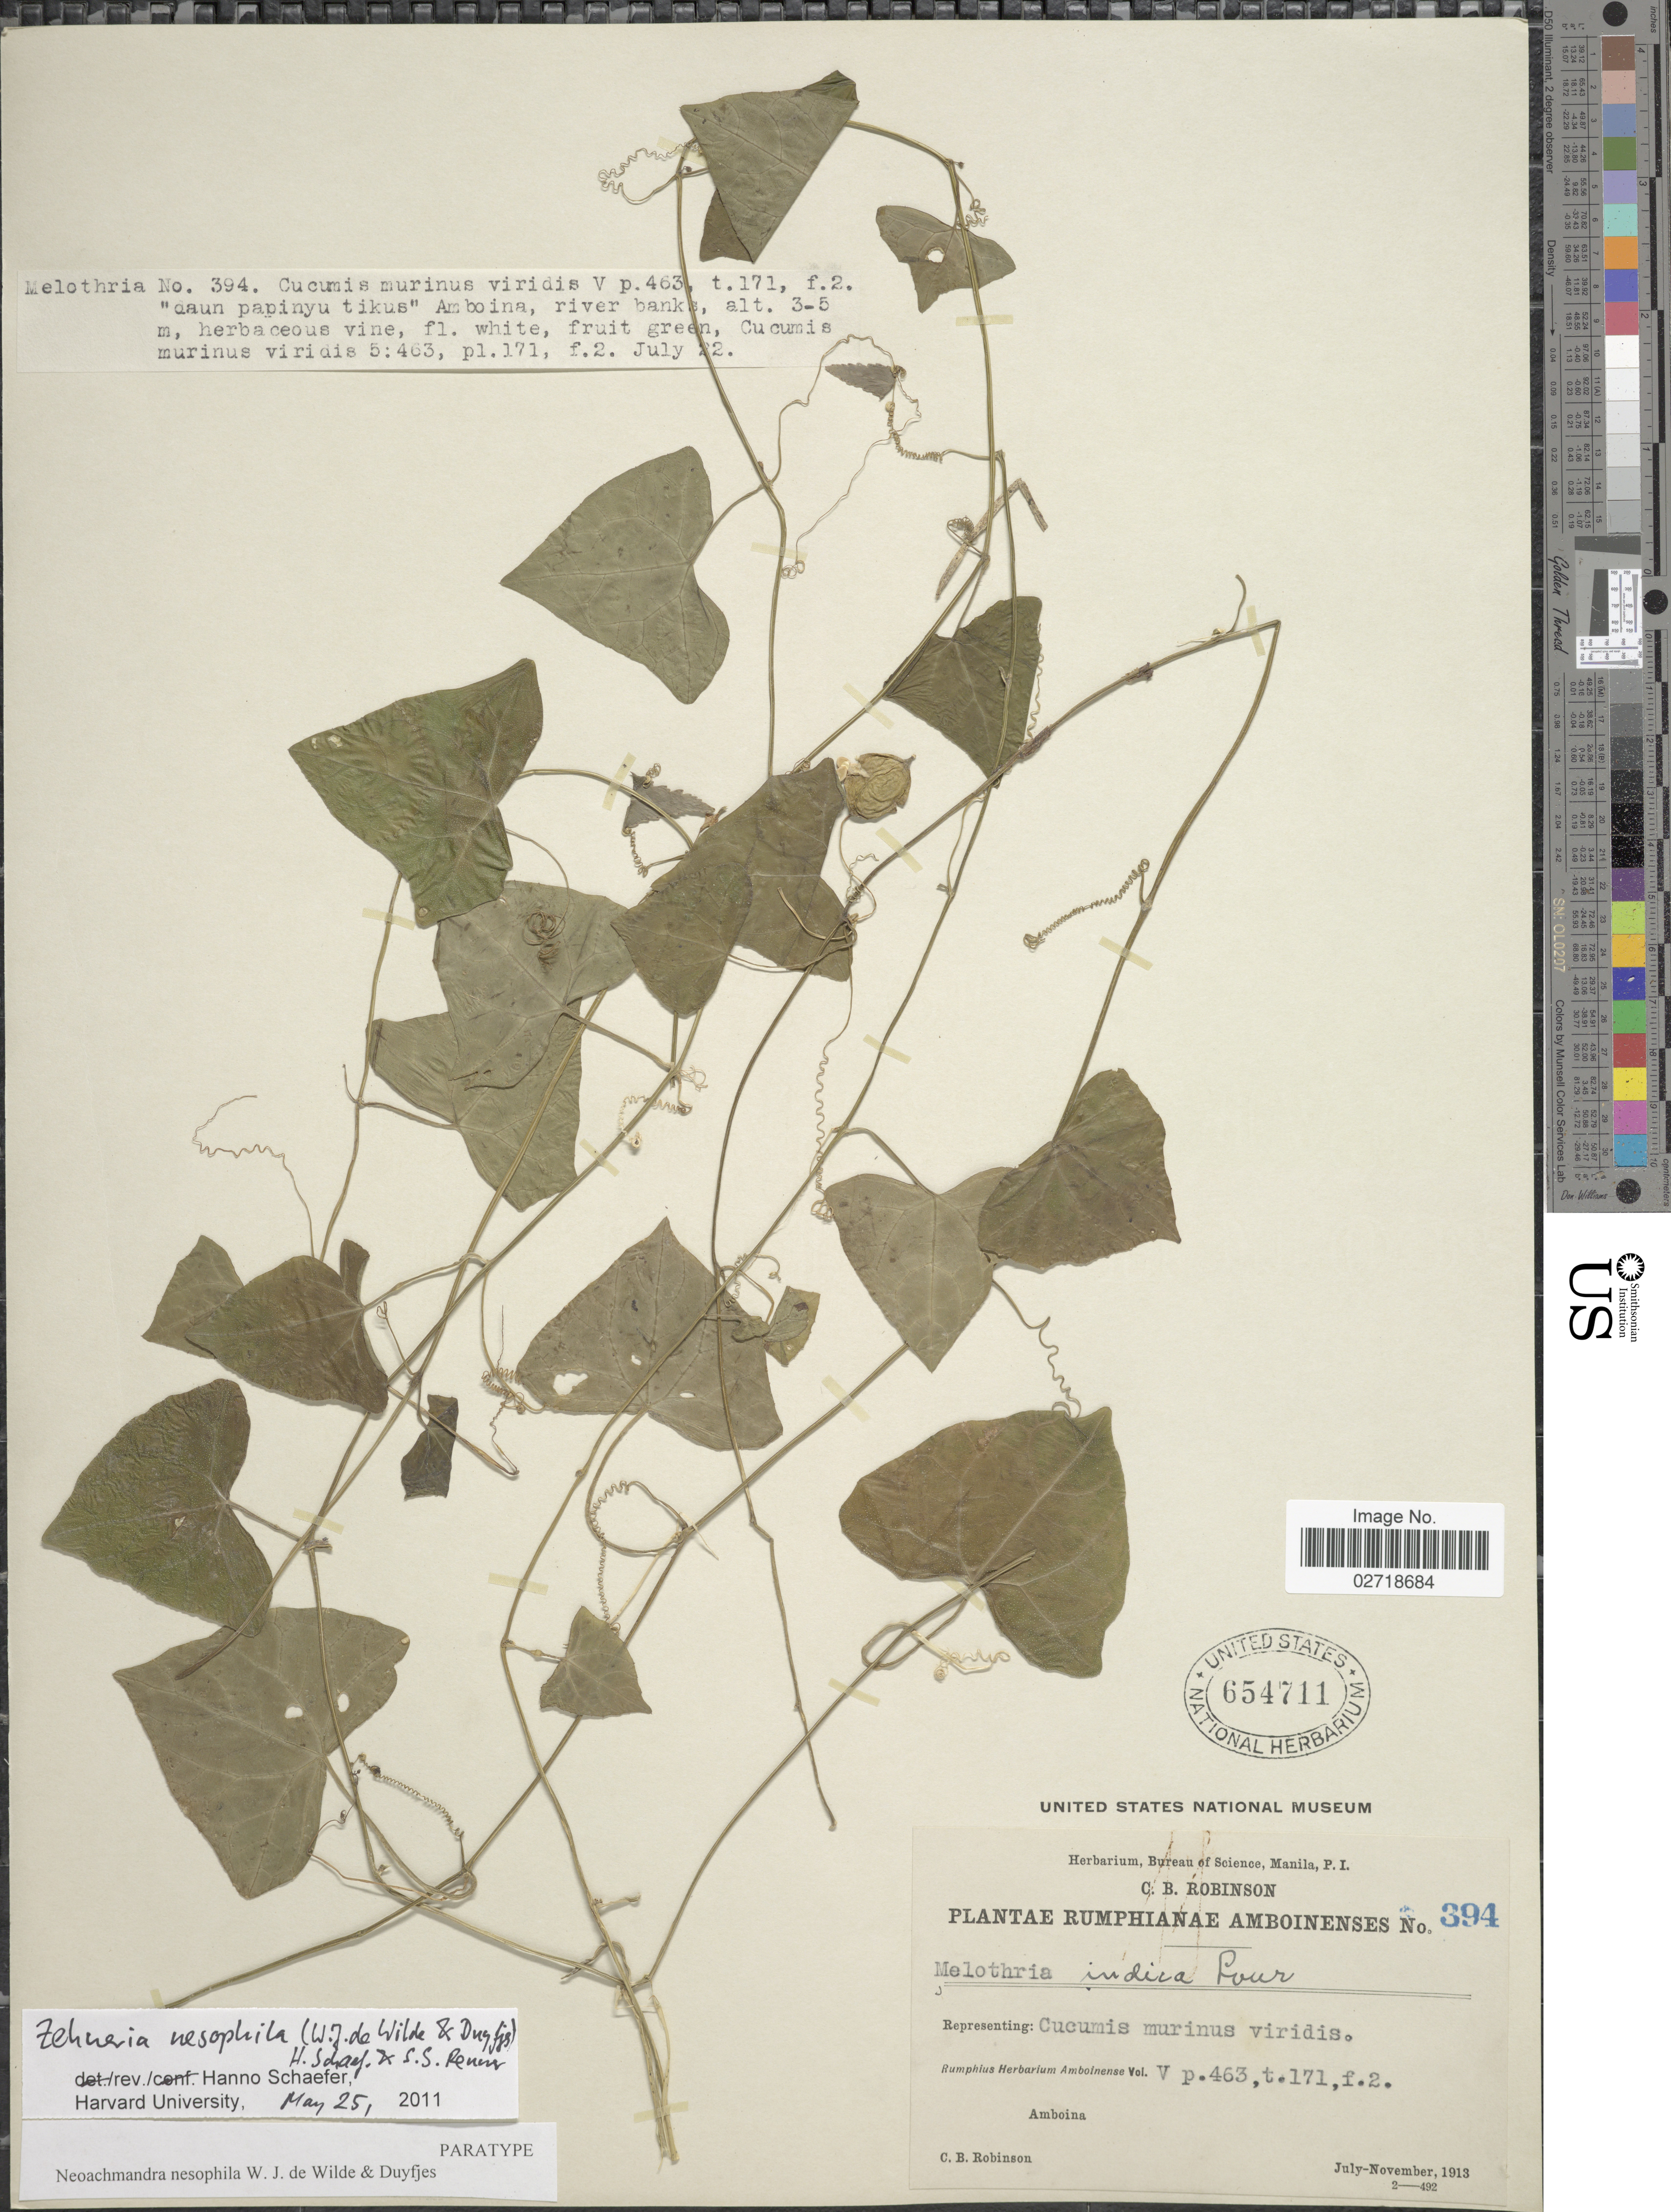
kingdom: Plantae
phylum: Tracheophyta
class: Magnoliopsida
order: Cucurbitales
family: Cucurbitaceae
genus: Zehneria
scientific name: Zehneria nesophila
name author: (W.J. de Wilde & Duyfjes) H. Schaef. & S.S. Renner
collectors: C. Robinson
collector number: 394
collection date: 1913-07/1913-11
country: Indonesia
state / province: Maluku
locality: Amboina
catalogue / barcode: US 654711